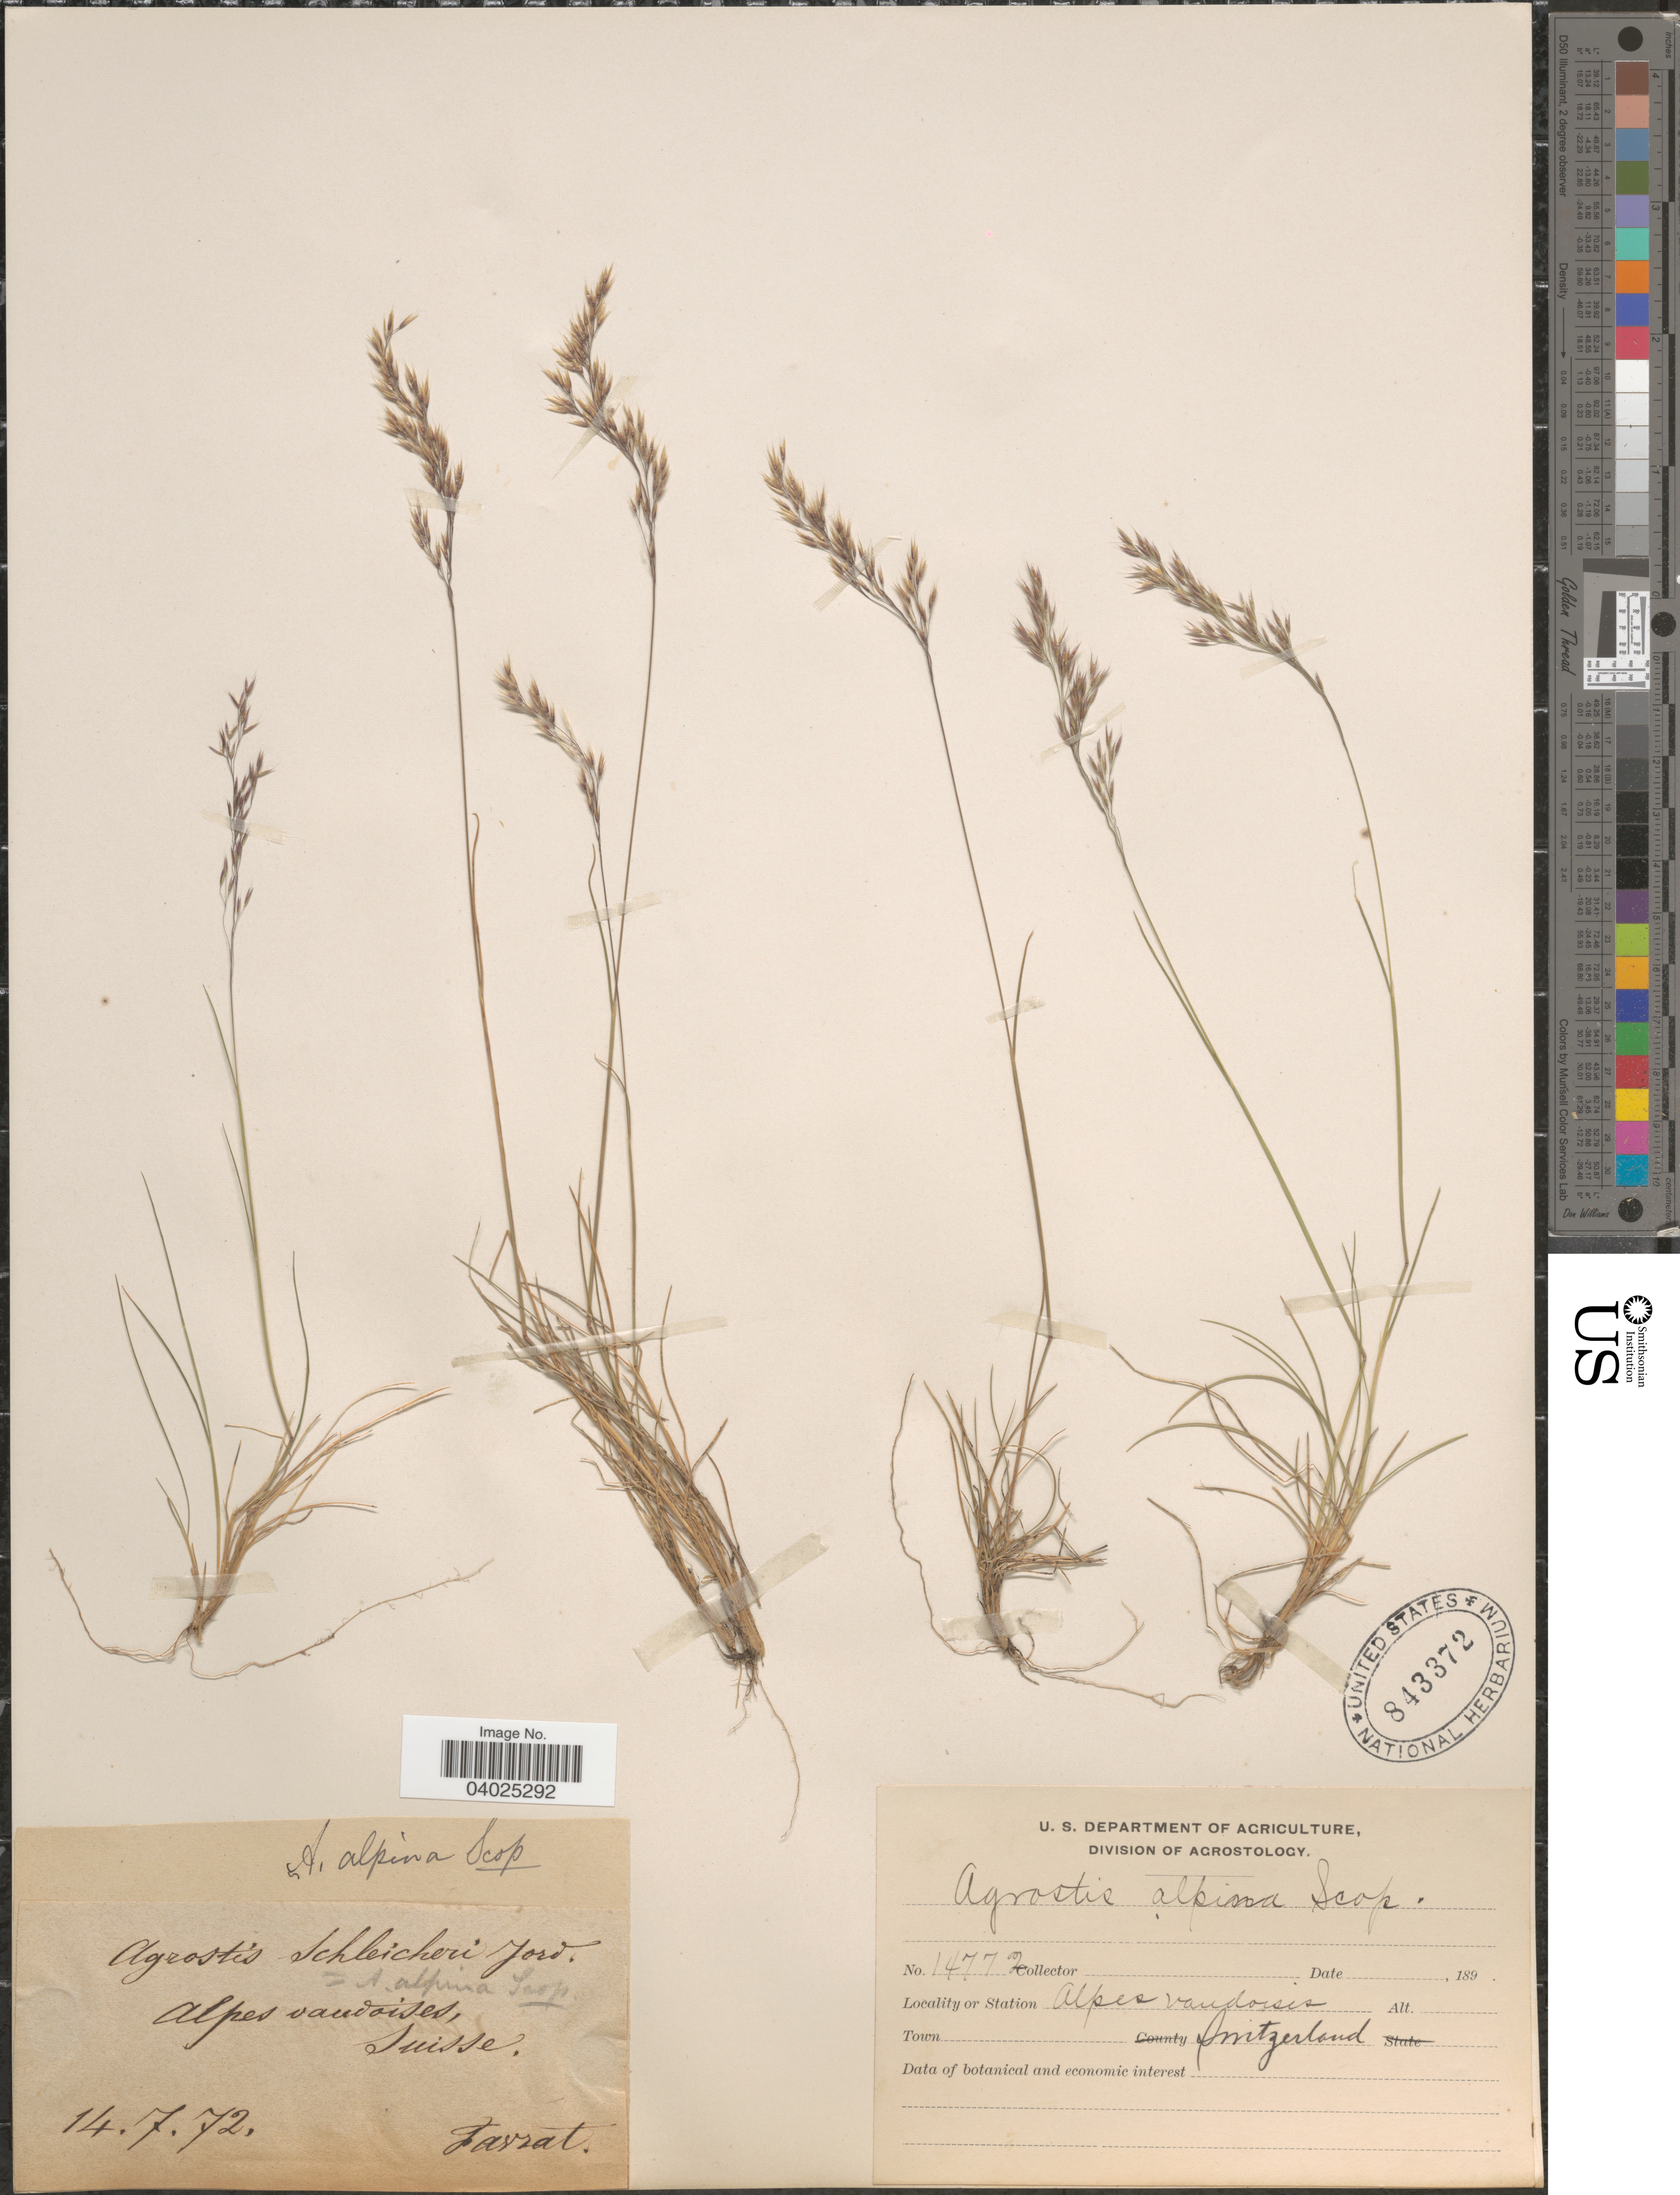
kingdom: Plantae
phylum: Tracheophyta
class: Liliopsida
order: Poales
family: Poaceae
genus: Alpagrostis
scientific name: Alpagrostis alpina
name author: (Scop.) P.M. Peterson et al.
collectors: L. Favrat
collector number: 14772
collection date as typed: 189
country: Switzerland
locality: Alpes vaudoisis. Suisse.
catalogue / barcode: US 843372